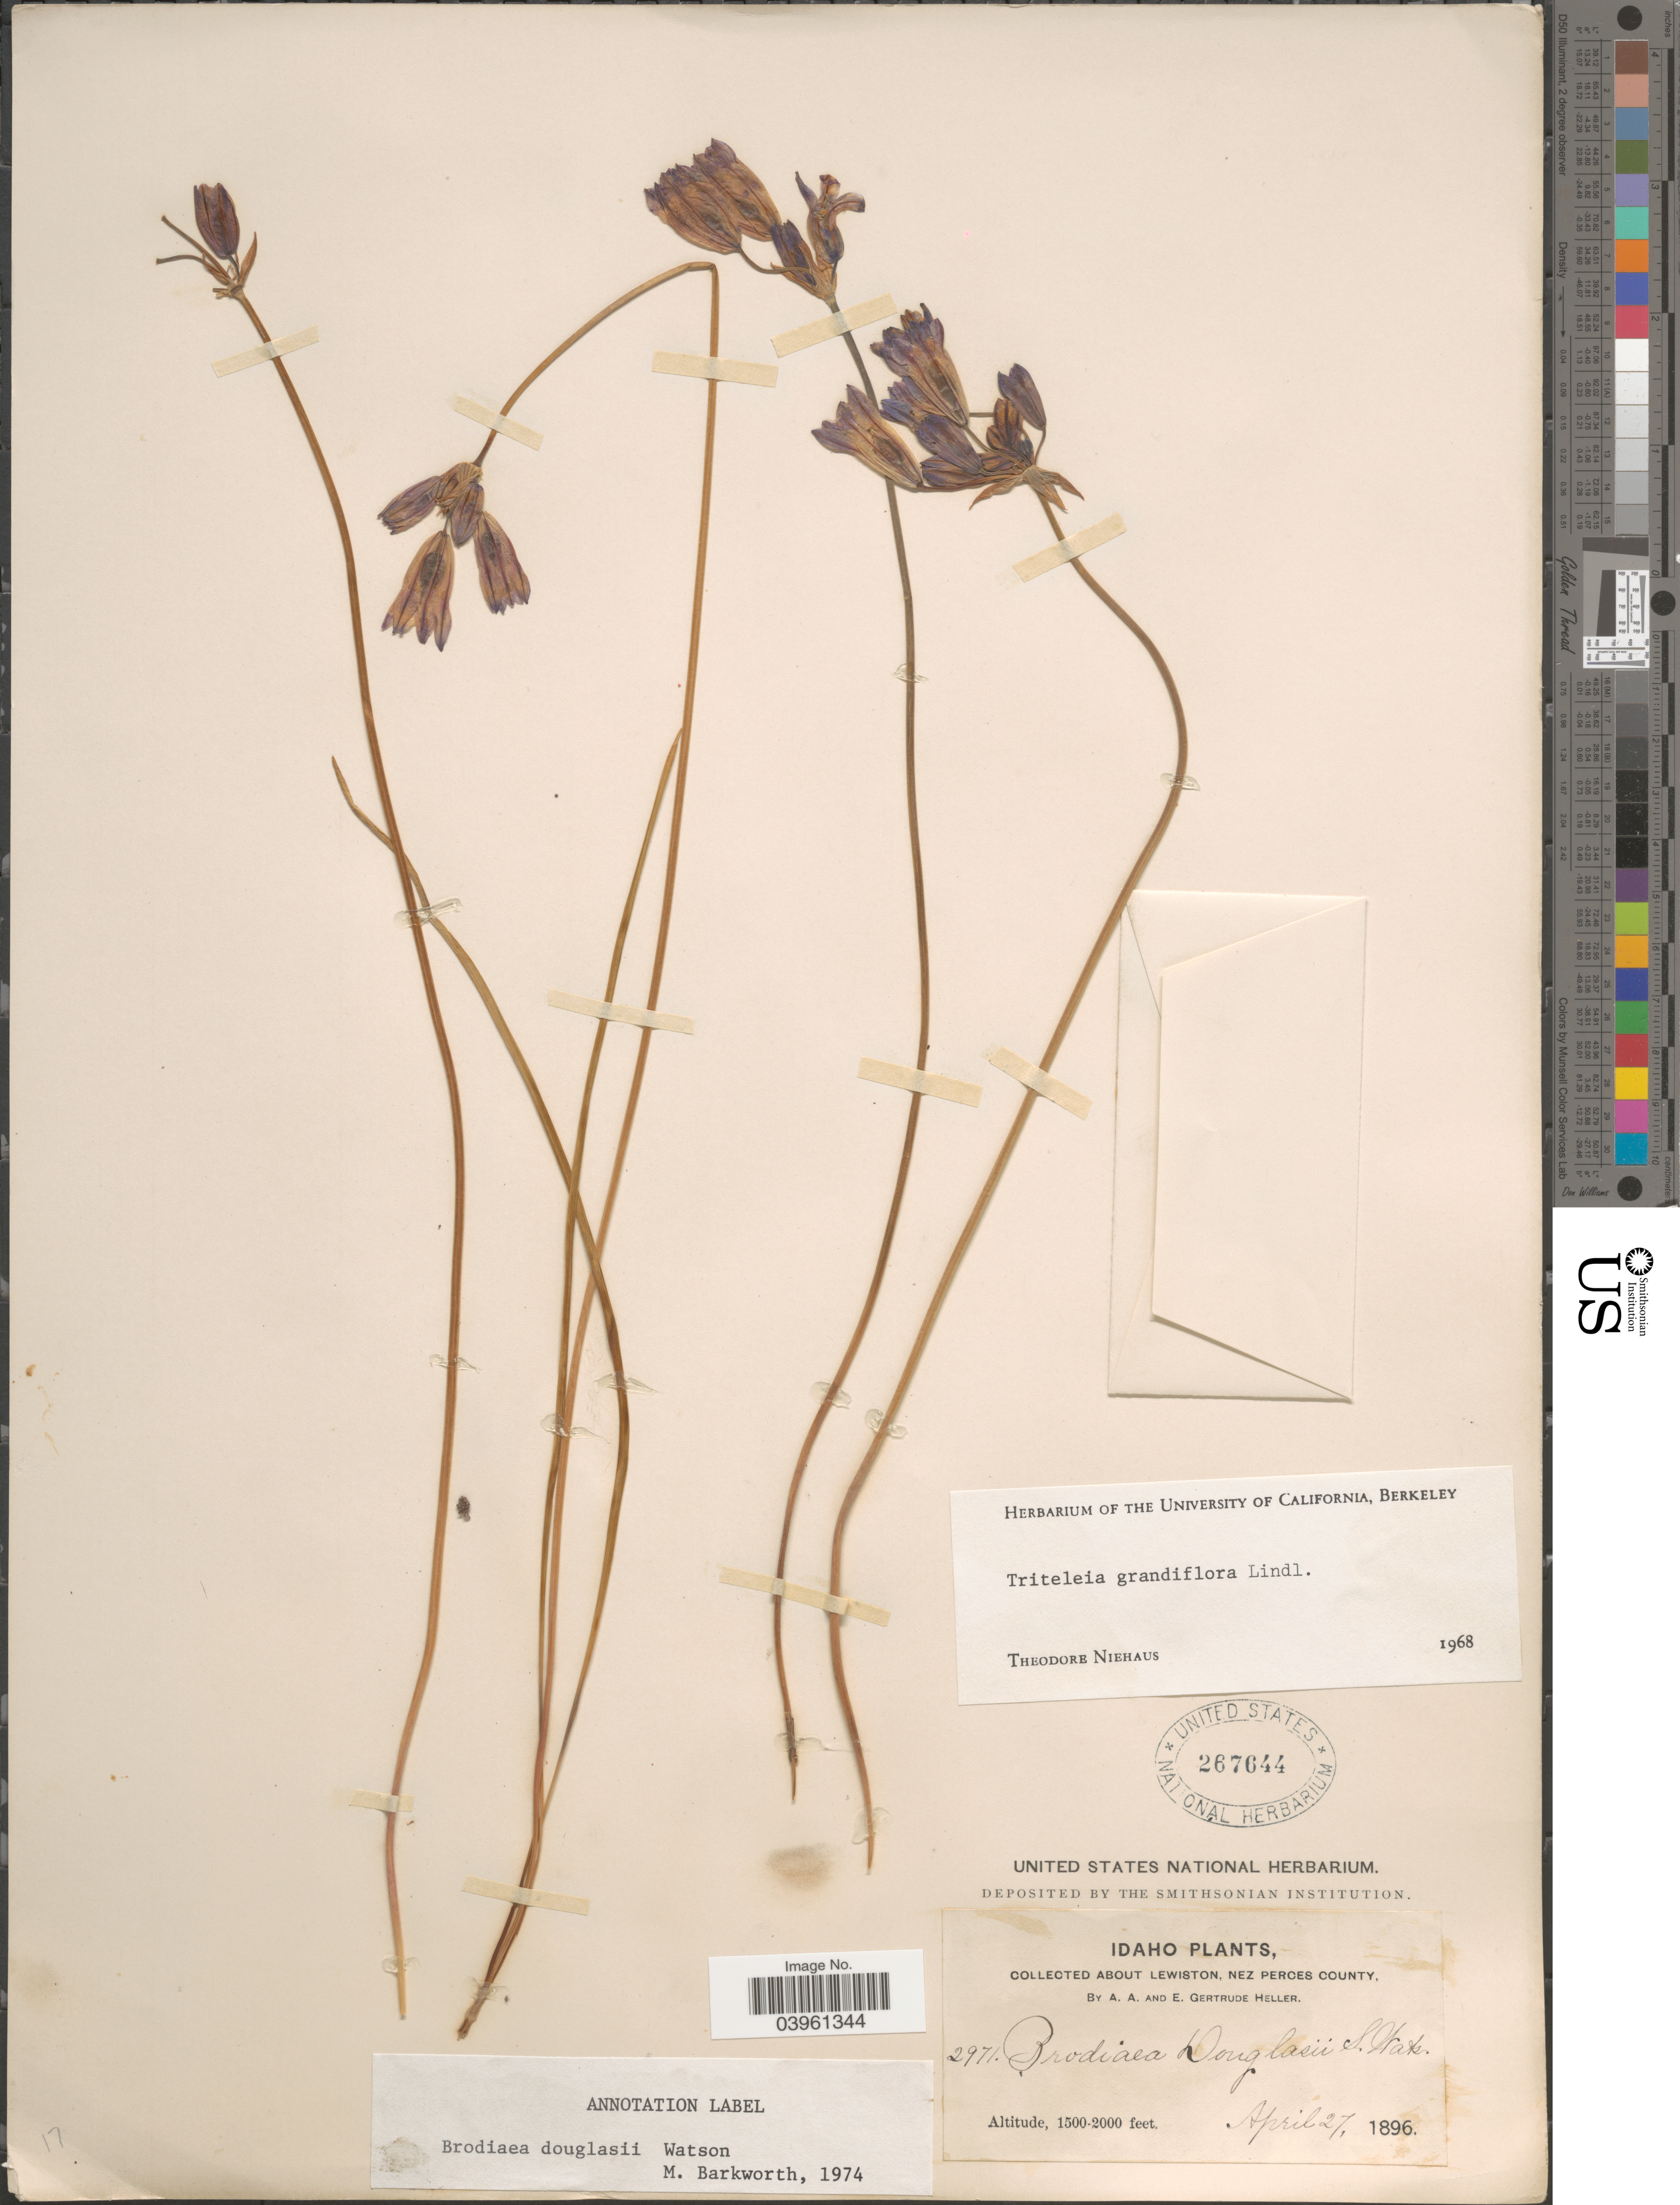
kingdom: Plantae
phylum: Tracheophyta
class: Liliopsida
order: Asparagales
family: Asparagaceae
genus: Triteleia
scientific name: Triteleia grandiflora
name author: Lindl.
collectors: A. A. Heller & E. G. Heller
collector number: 2971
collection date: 1896-04-27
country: United States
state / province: Idaho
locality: About Lewiston, Nez Perces County.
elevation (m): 457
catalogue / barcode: US 267644